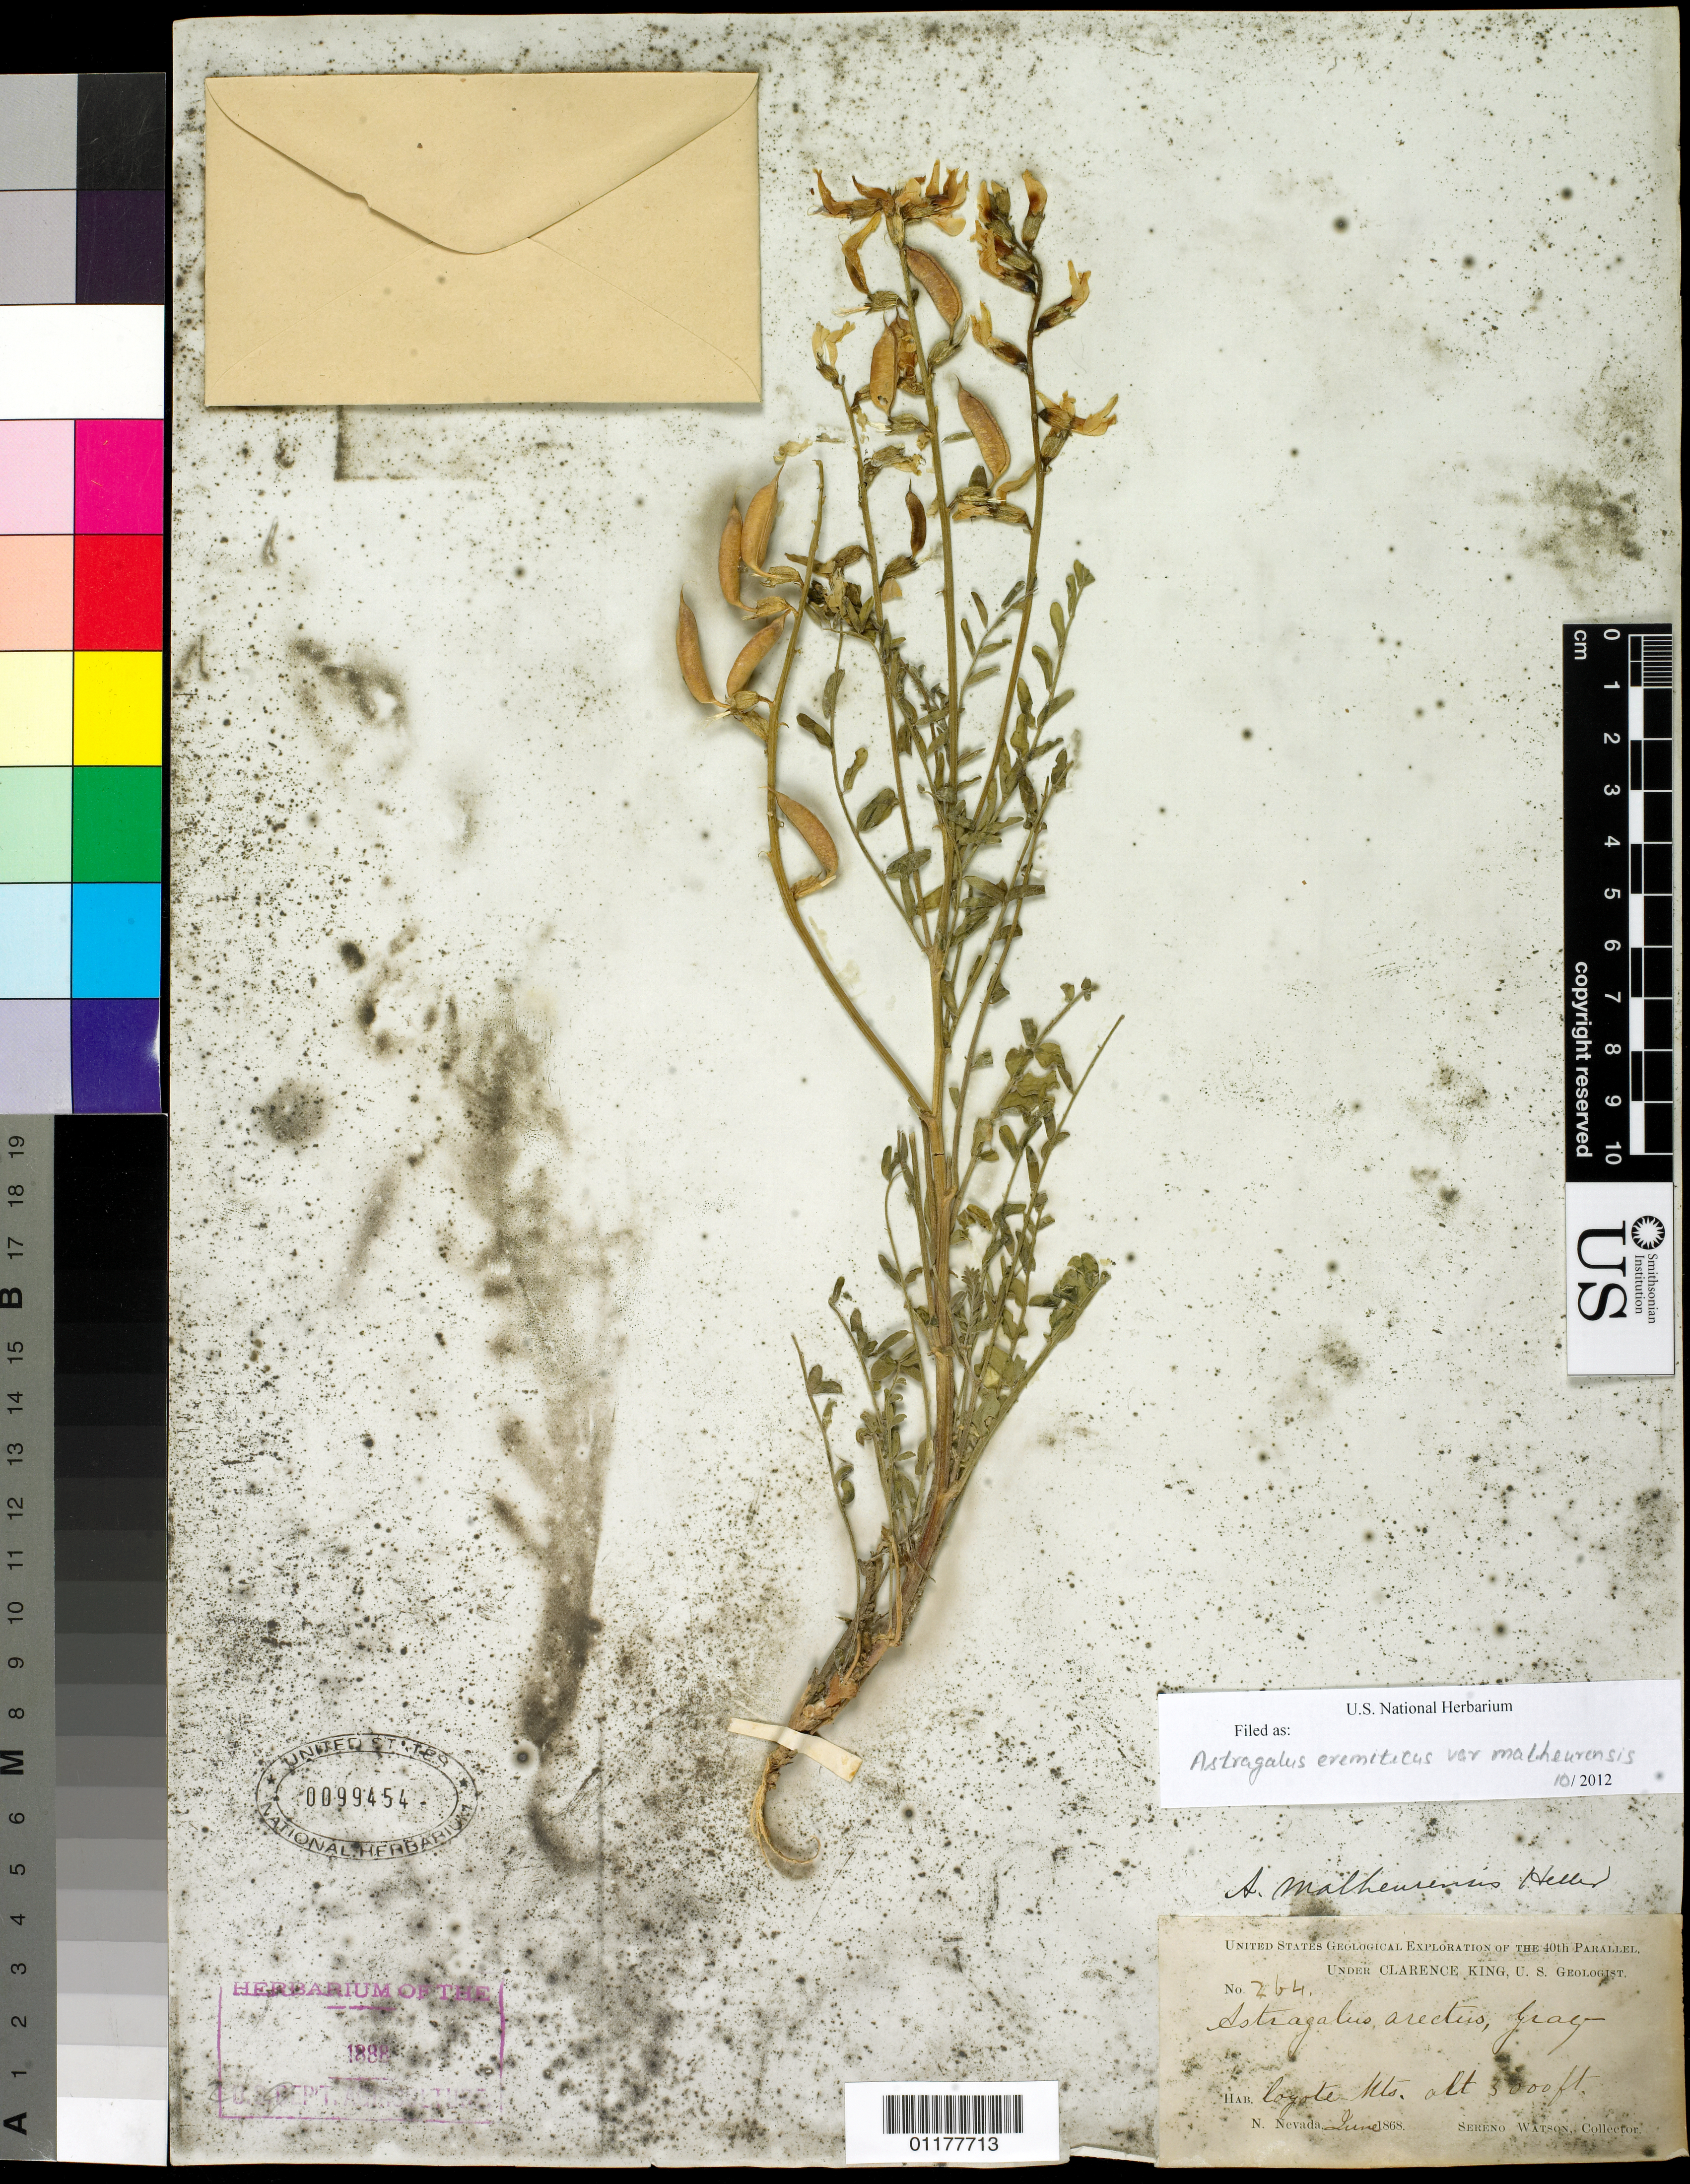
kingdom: Plantae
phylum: Tracheophyta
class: Magnoliopsida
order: Fabales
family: Fabaceae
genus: Astragalus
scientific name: Astragalus eremiticus var. malheurensis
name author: (A. Heller) Barneby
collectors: S. Watson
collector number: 264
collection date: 1868-06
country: United States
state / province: Nevada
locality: Coyote Mts., N. Nevada.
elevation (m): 914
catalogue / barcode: US 99454